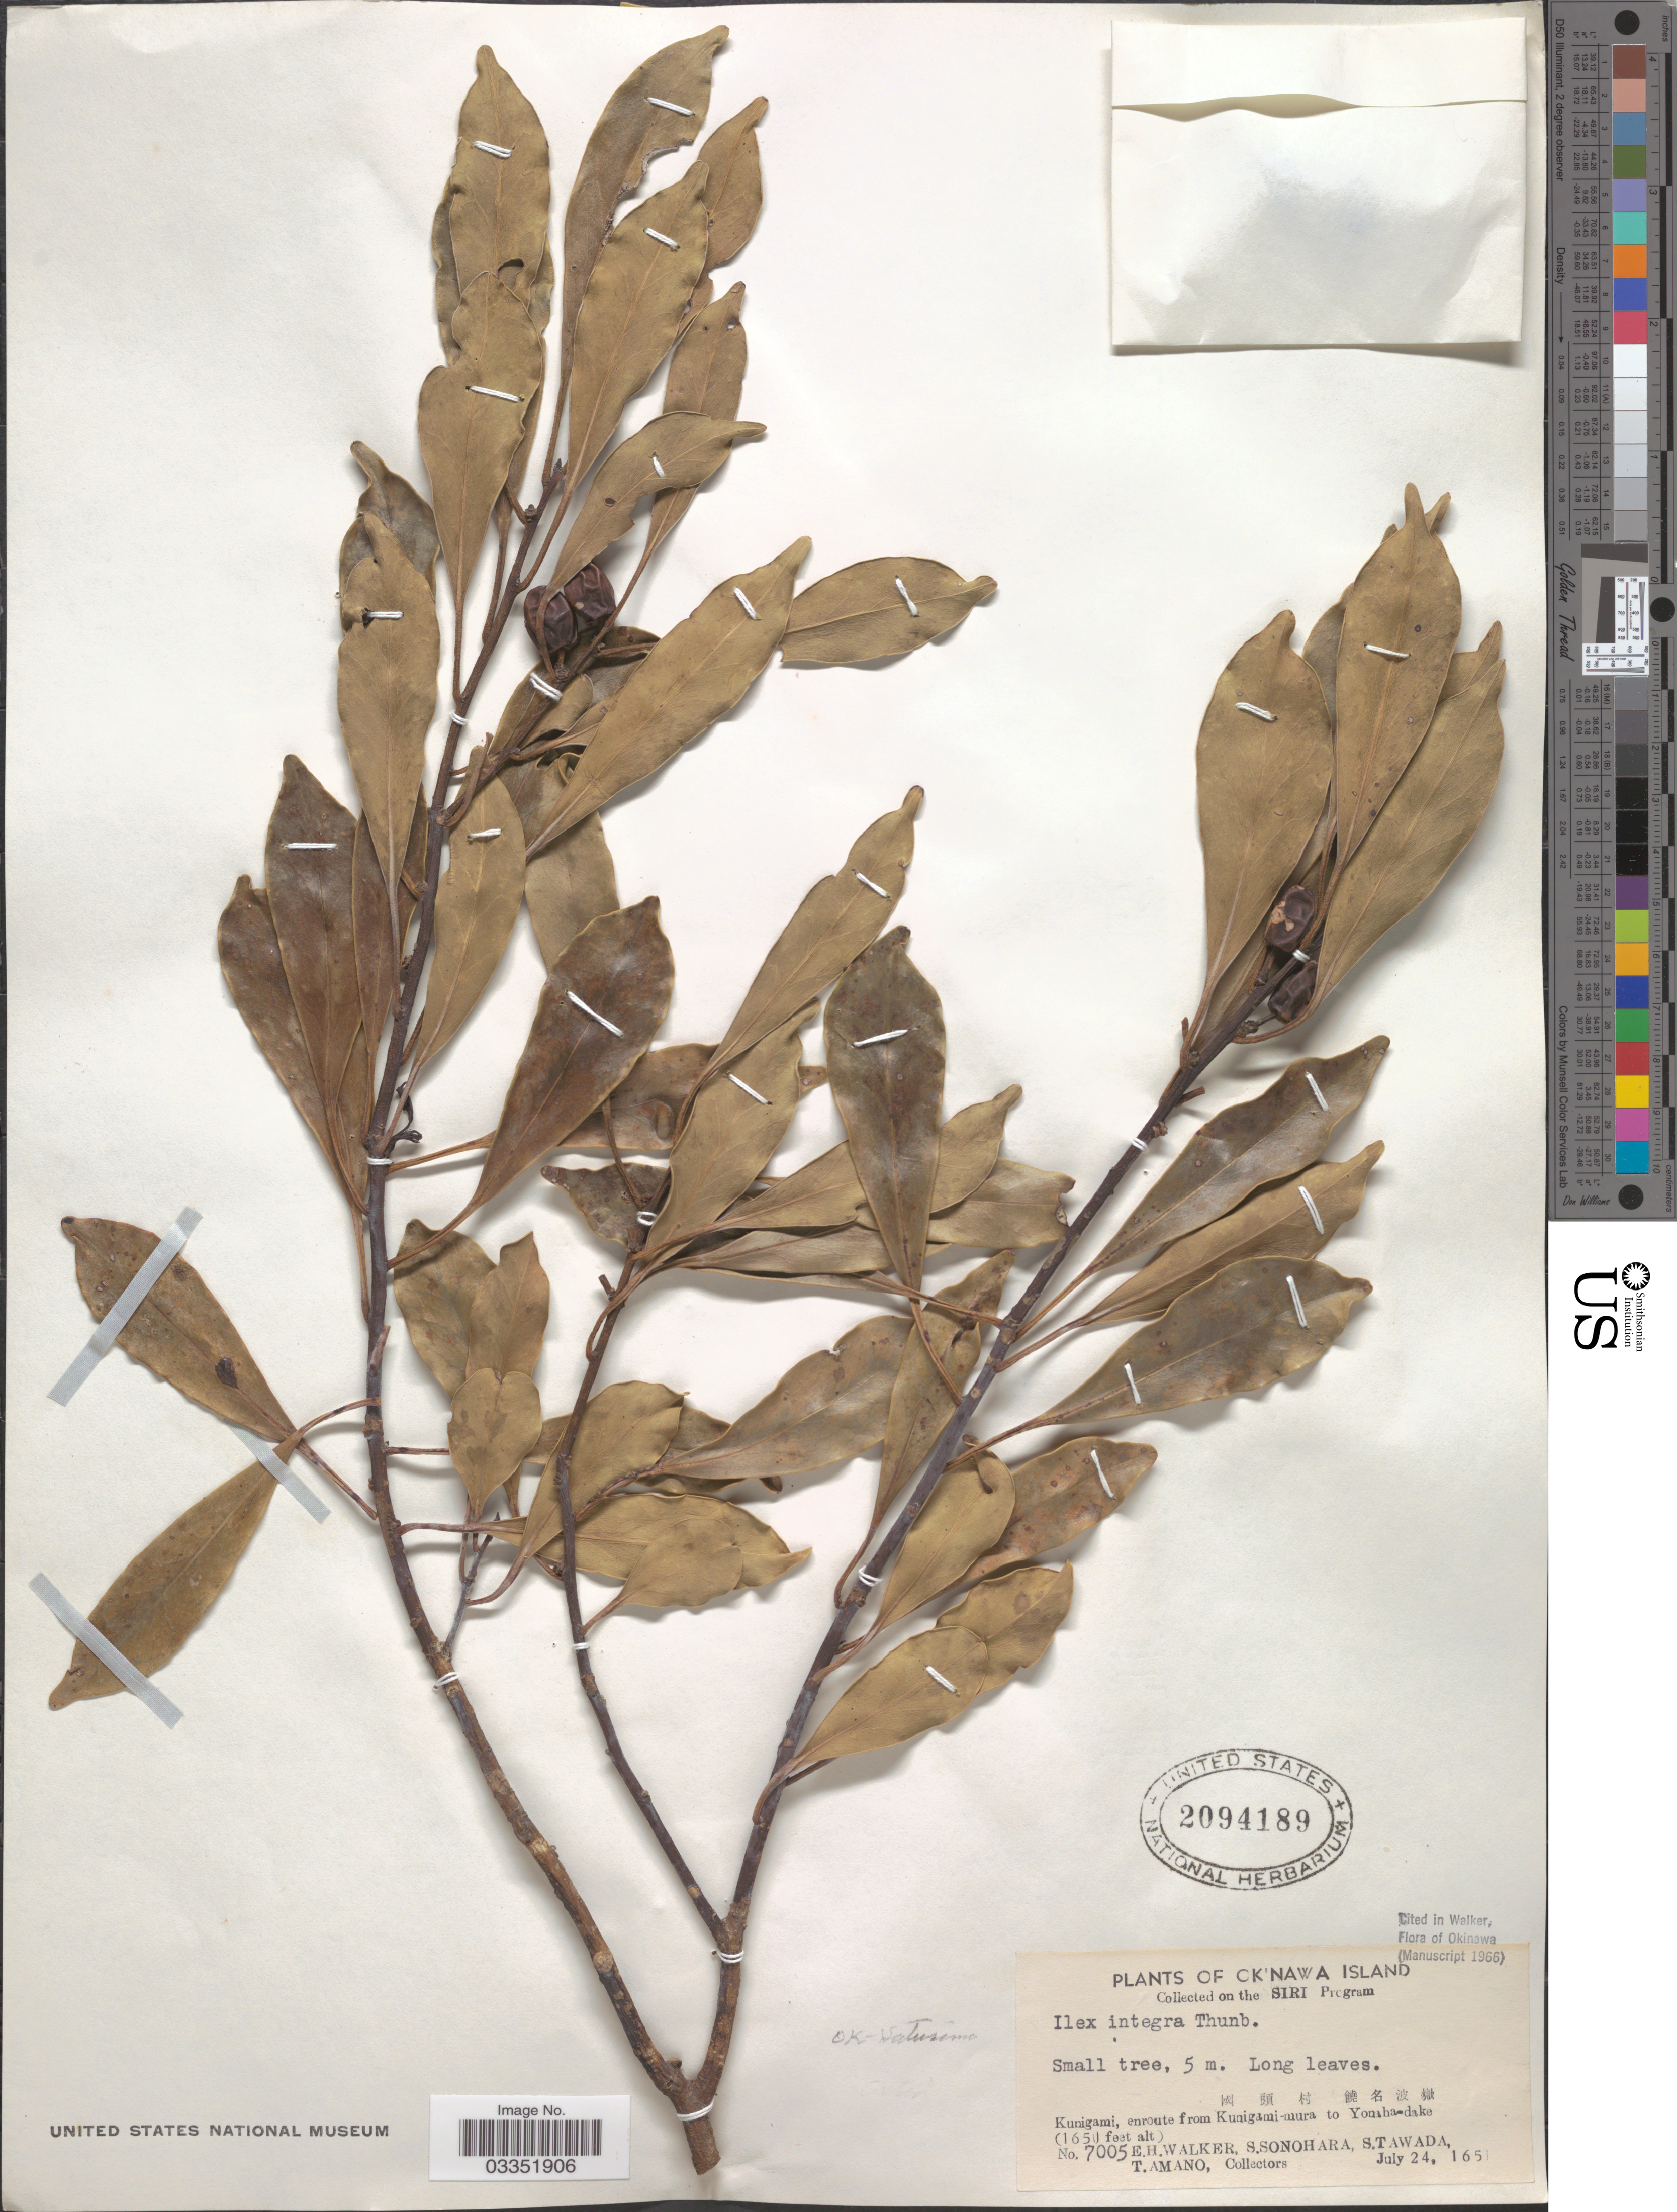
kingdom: Plantae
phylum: Tracheophyta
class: Magnoliopsida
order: Aquifoliales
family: Aquifoliaceae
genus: Ilex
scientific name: Ilex integra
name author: Thunb.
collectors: E. H. Walker, S. Sonohara, S. Tawada & T. Amano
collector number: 7005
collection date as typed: July 24, 1651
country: Japan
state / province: Okinawa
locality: Okinawa Island. Kunigami, enroute from Kunigami-mura to Yonaha-dake.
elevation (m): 503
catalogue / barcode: US 2094189